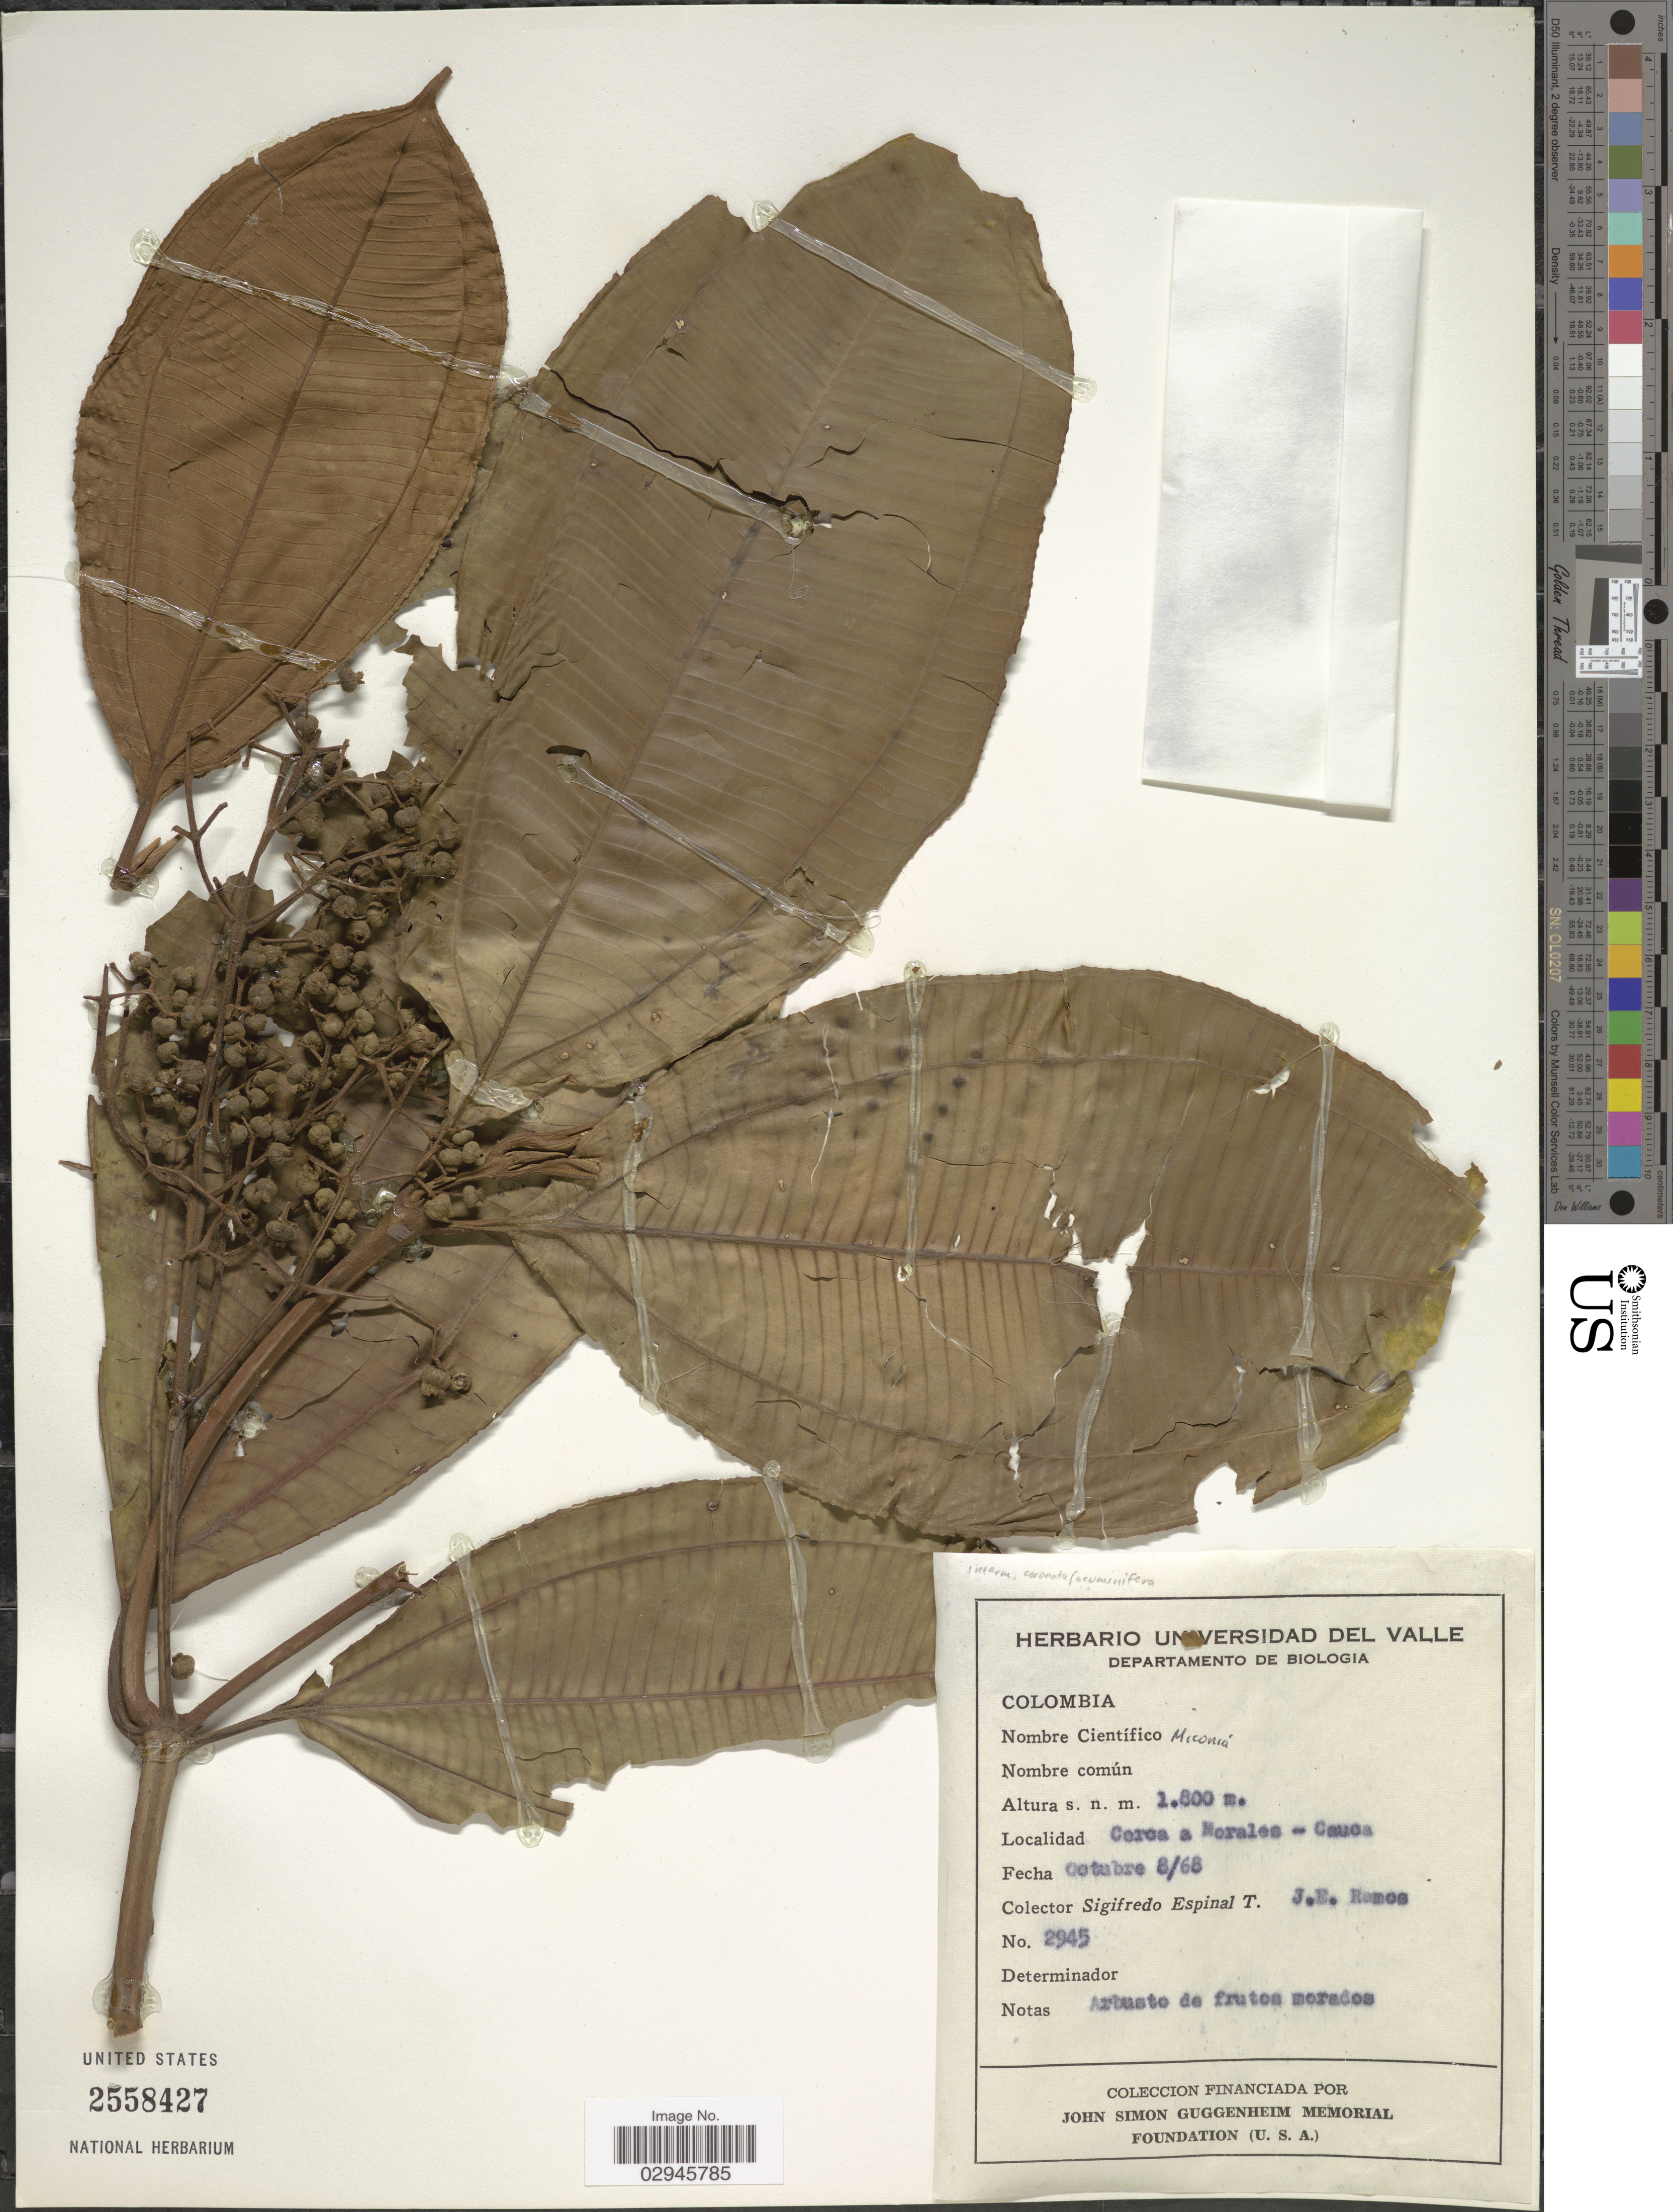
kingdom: Plantae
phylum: Tracheophyta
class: Magnoliopsida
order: Myrtales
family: Melastomataceae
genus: Miconia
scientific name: Miconia sp.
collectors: L. S. Espinal & J. E. Ramos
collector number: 2945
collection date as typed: Transcribed d/m/y: 8/10/68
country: Colombia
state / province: Cauca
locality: Cerca a Morales - Cauca.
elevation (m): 1800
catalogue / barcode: US 2558427